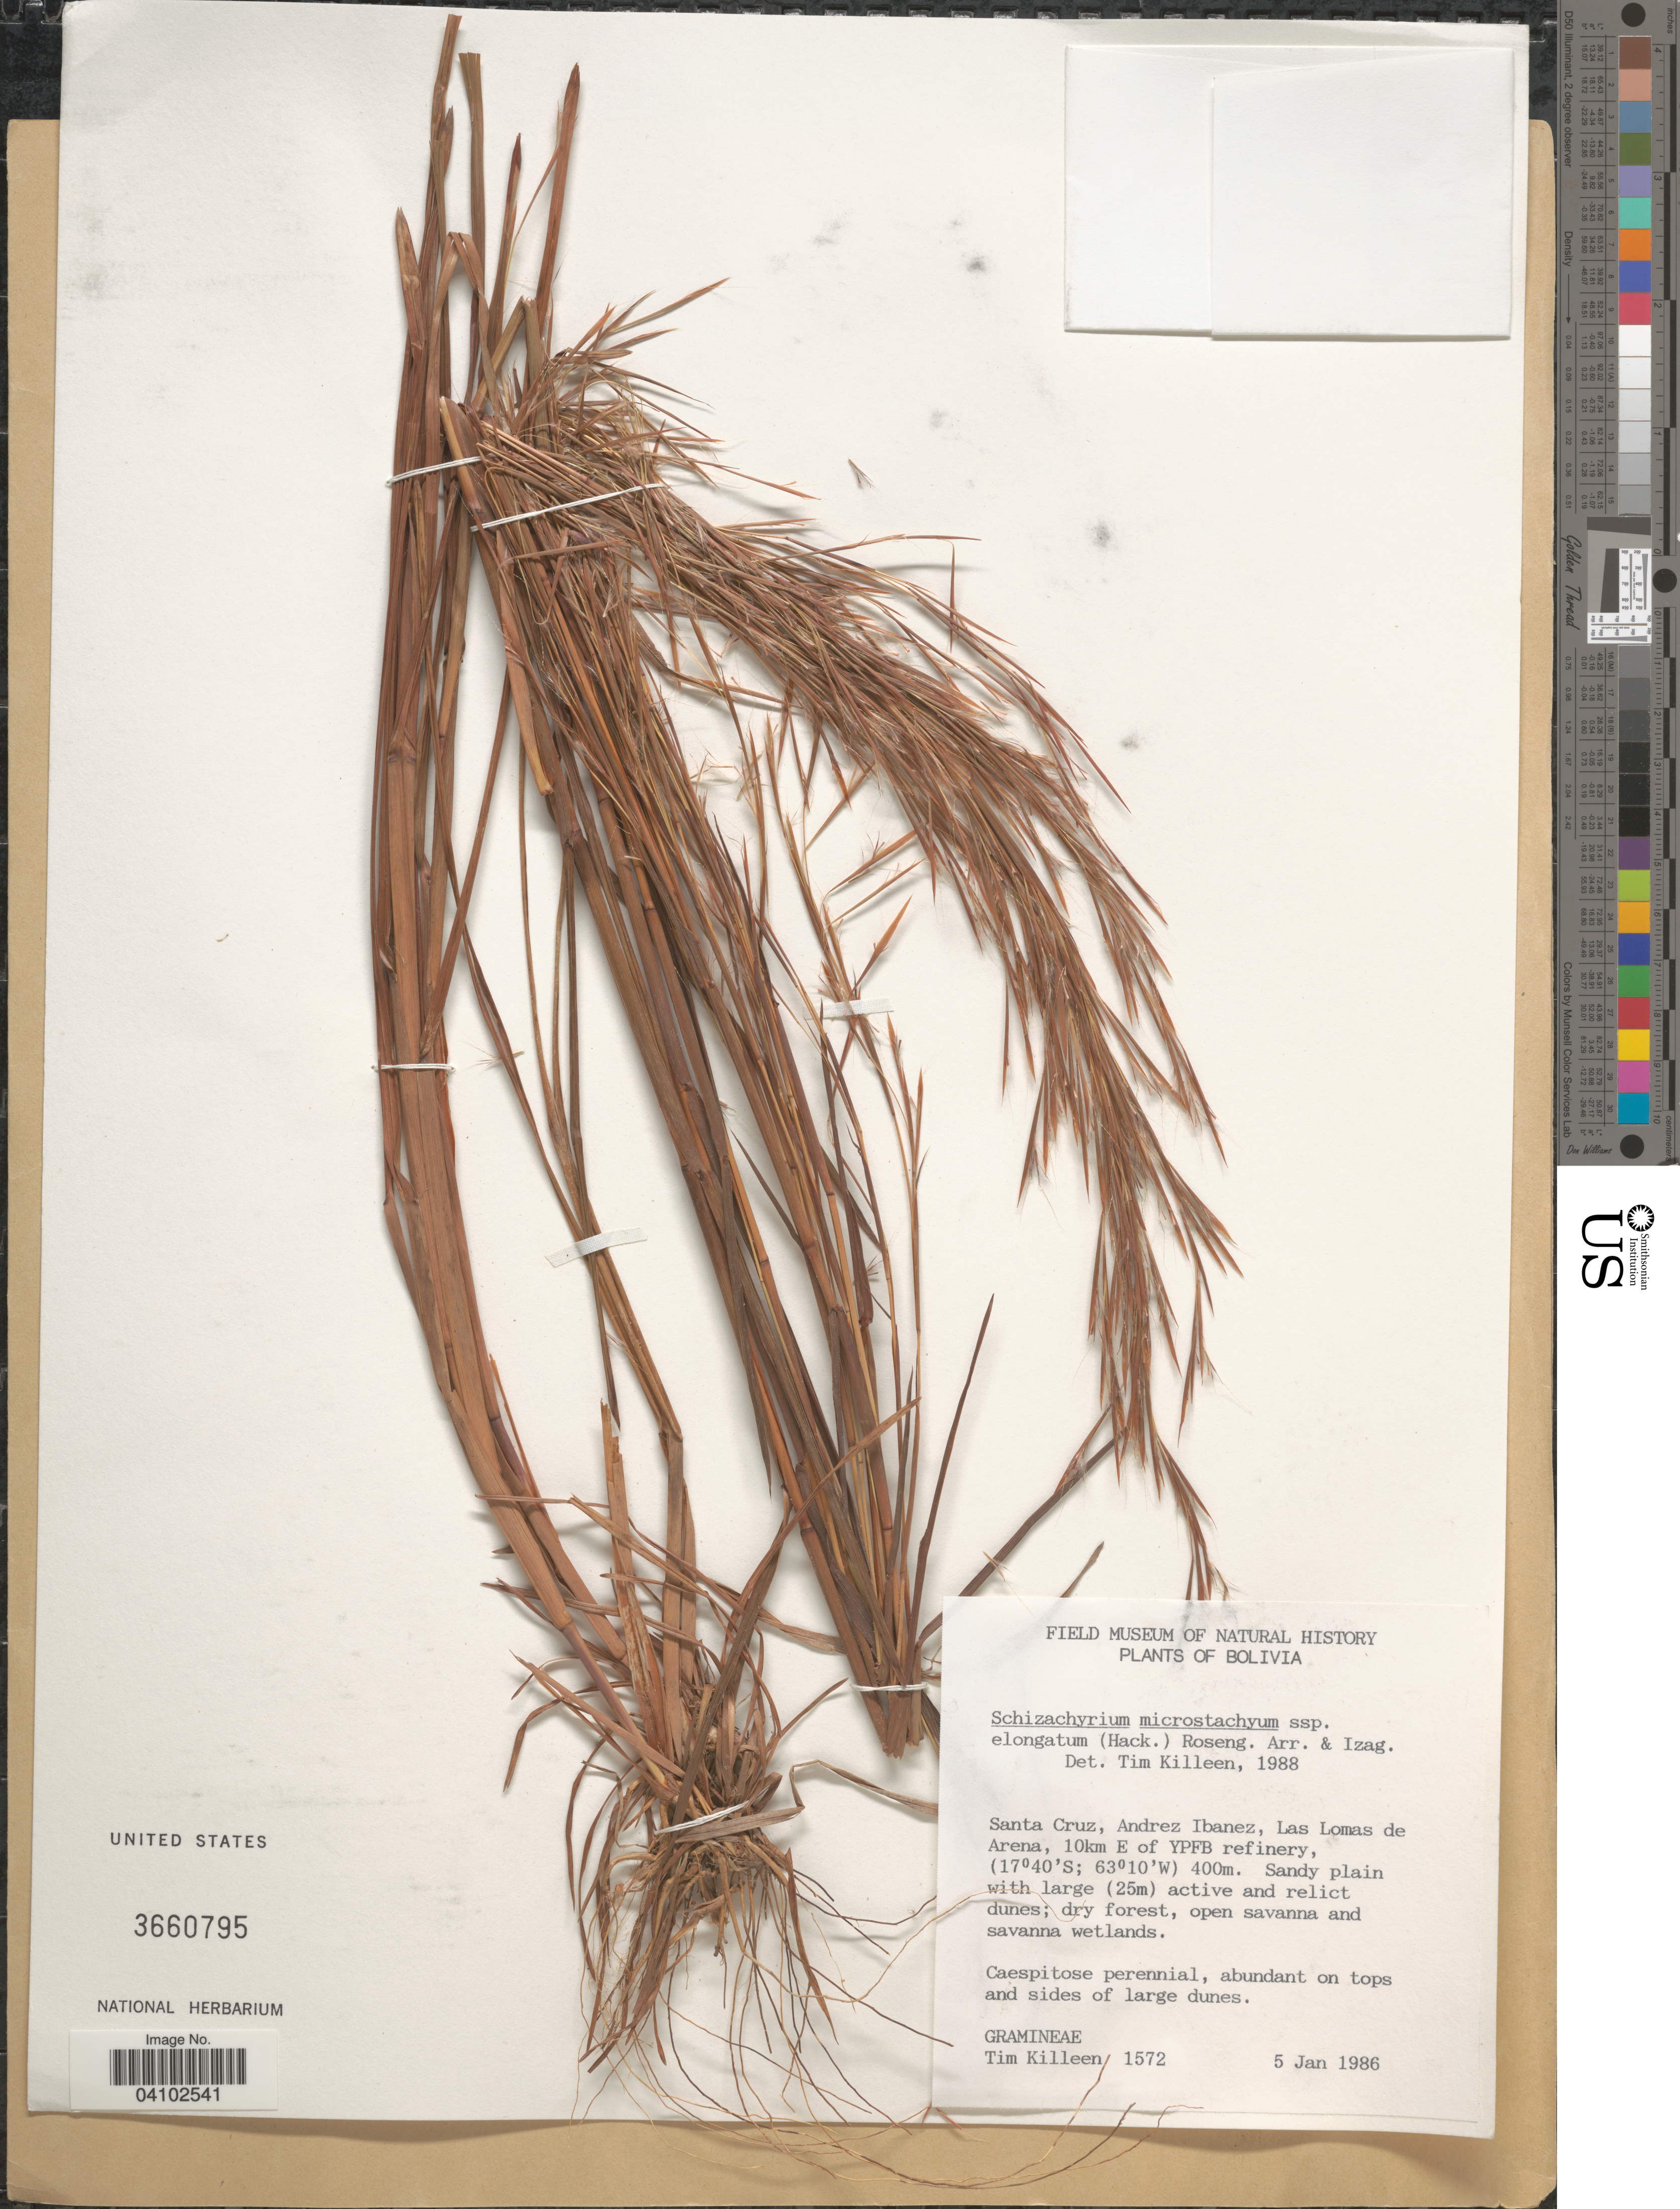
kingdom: Plantae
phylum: Tracheophyta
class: Liliopsida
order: Poales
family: Poaceae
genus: Schizachyrium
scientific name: Schizachyrium sanguineum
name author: (Retz.) Alston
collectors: T. J. Killeen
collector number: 1572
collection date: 1986-01-05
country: Bolivia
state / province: Santa Cruz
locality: Andrez Ibanez, Las Lomas de Arena, 10km E of YPFB refinery.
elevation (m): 400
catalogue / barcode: US 3660795